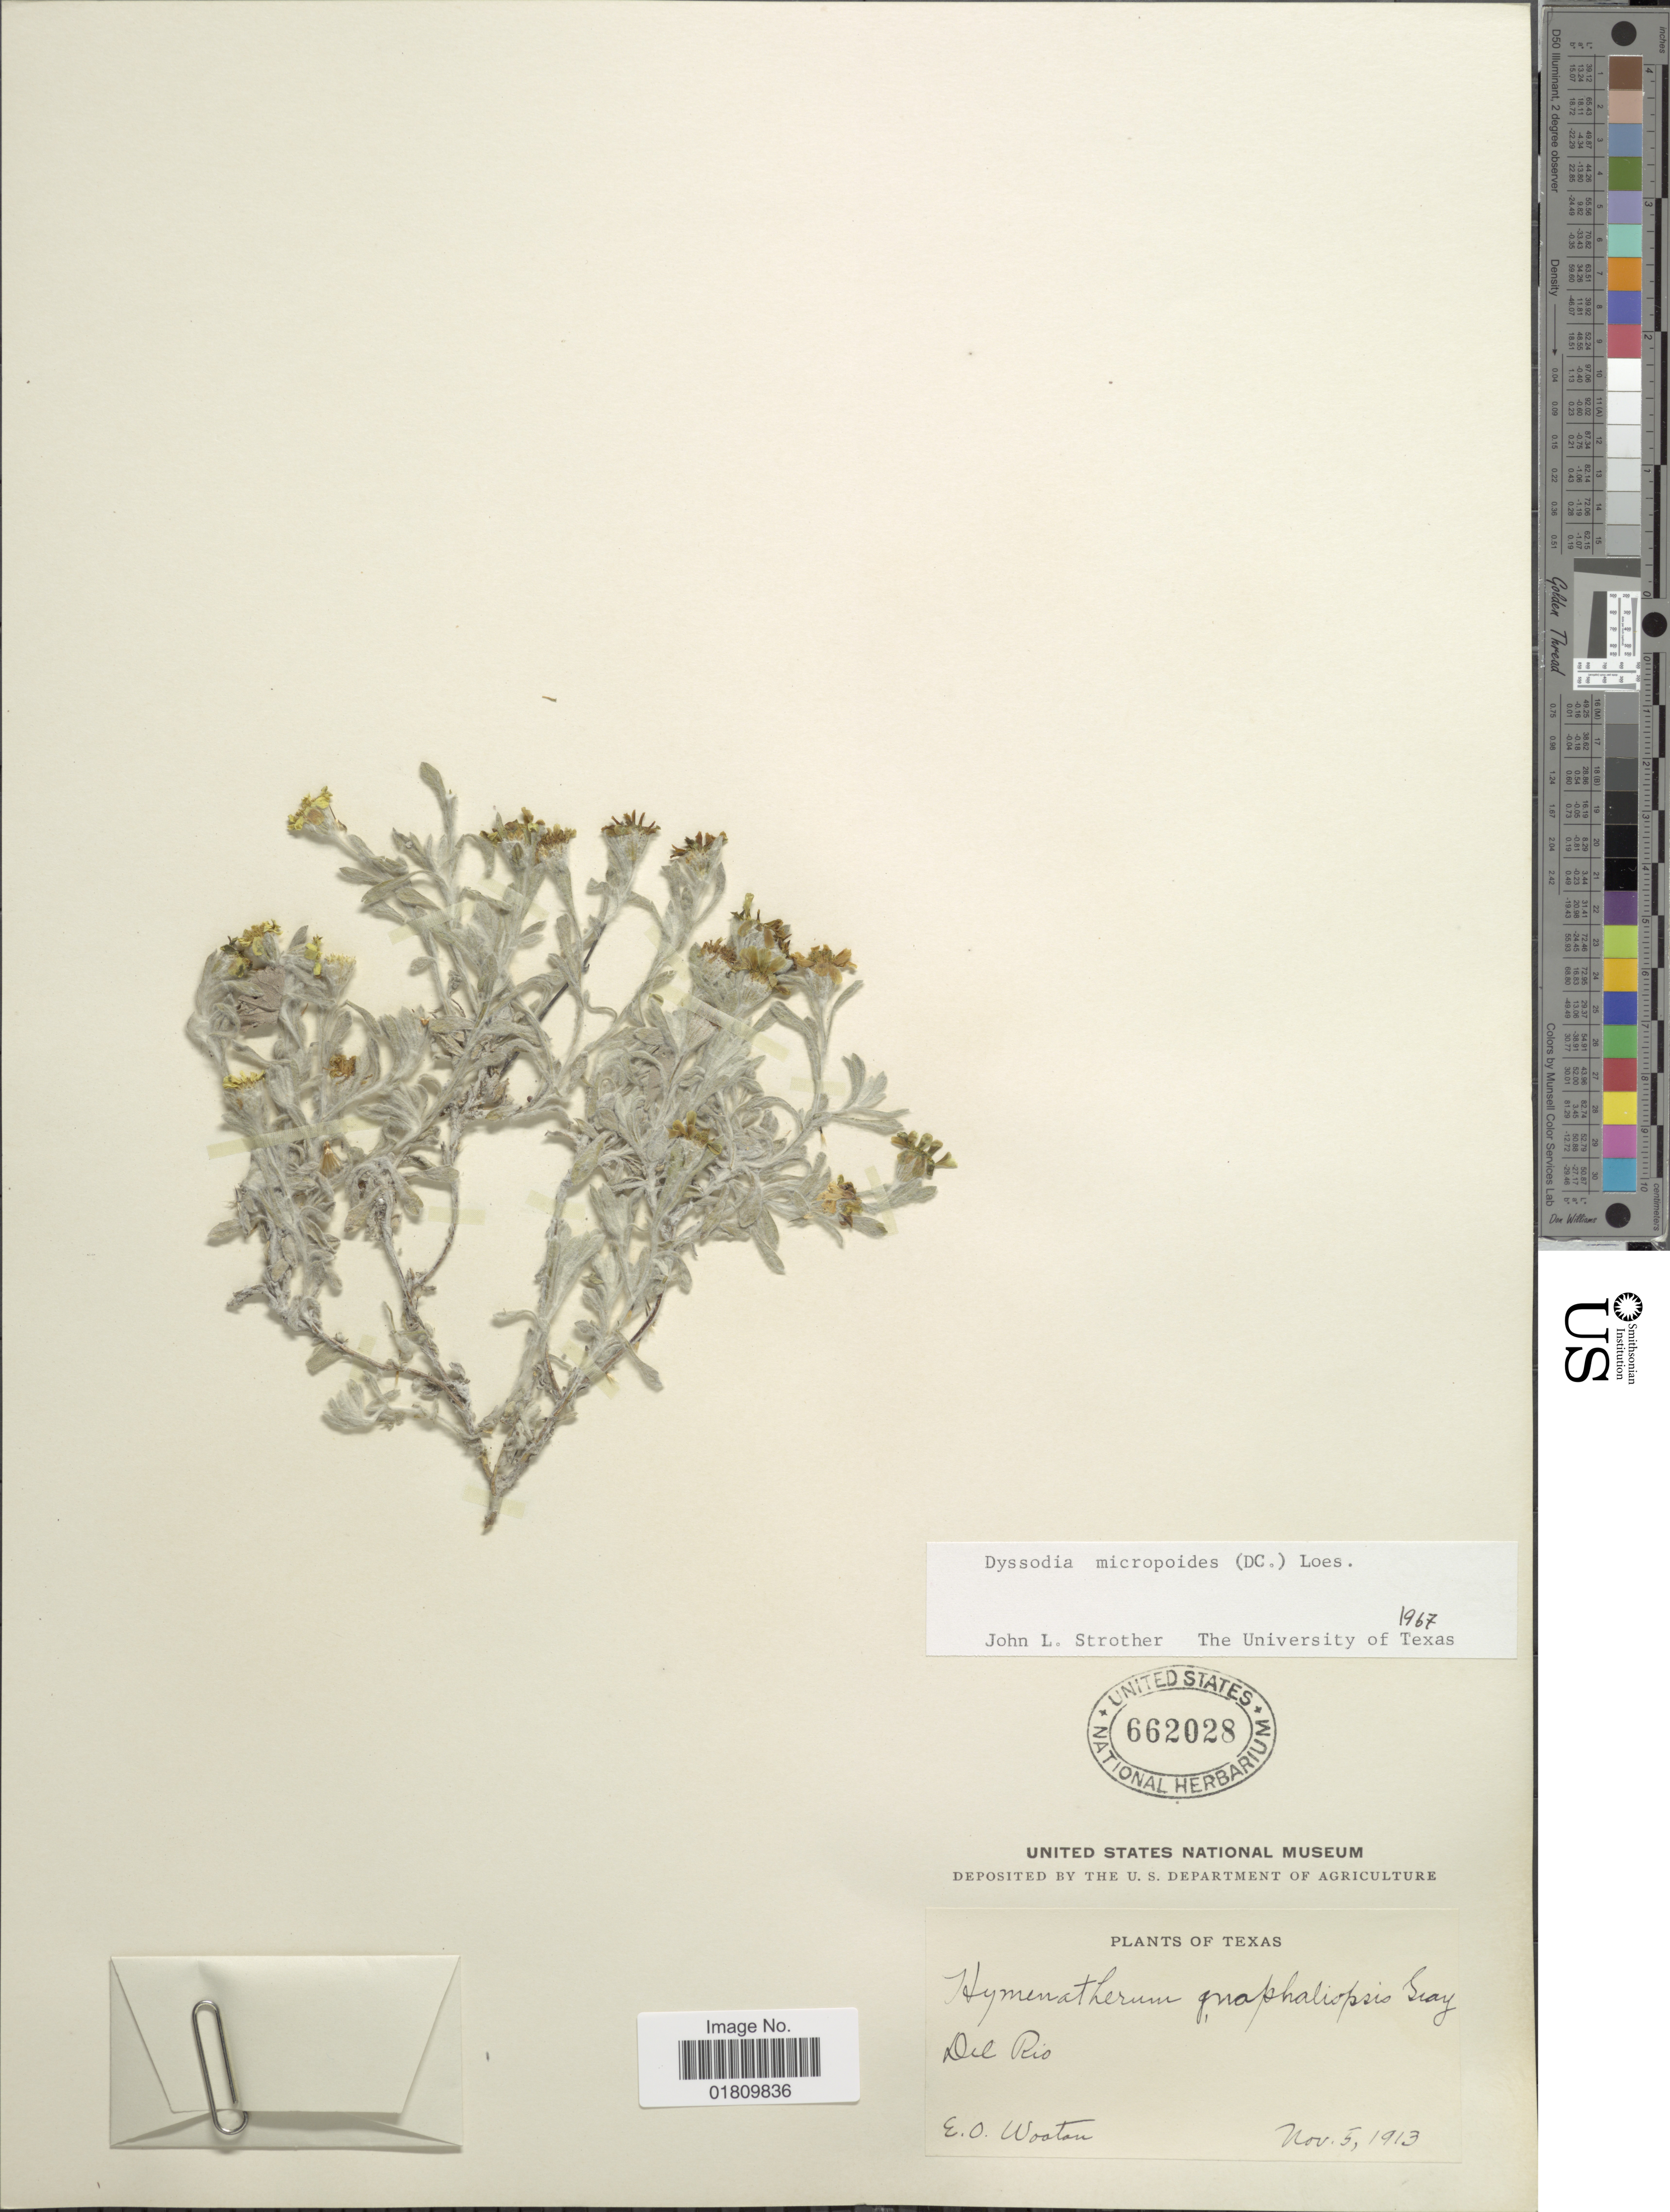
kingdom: Plantae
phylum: Tracheophyta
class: Magnoliopsida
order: Asterales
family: Asteraceae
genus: Thymophylla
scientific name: Thymophylla micropoides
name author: (DC.) Strother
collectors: E. O. Wooton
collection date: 1913-11-05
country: United States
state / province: Texas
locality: Del Rio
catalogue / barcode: US 662028